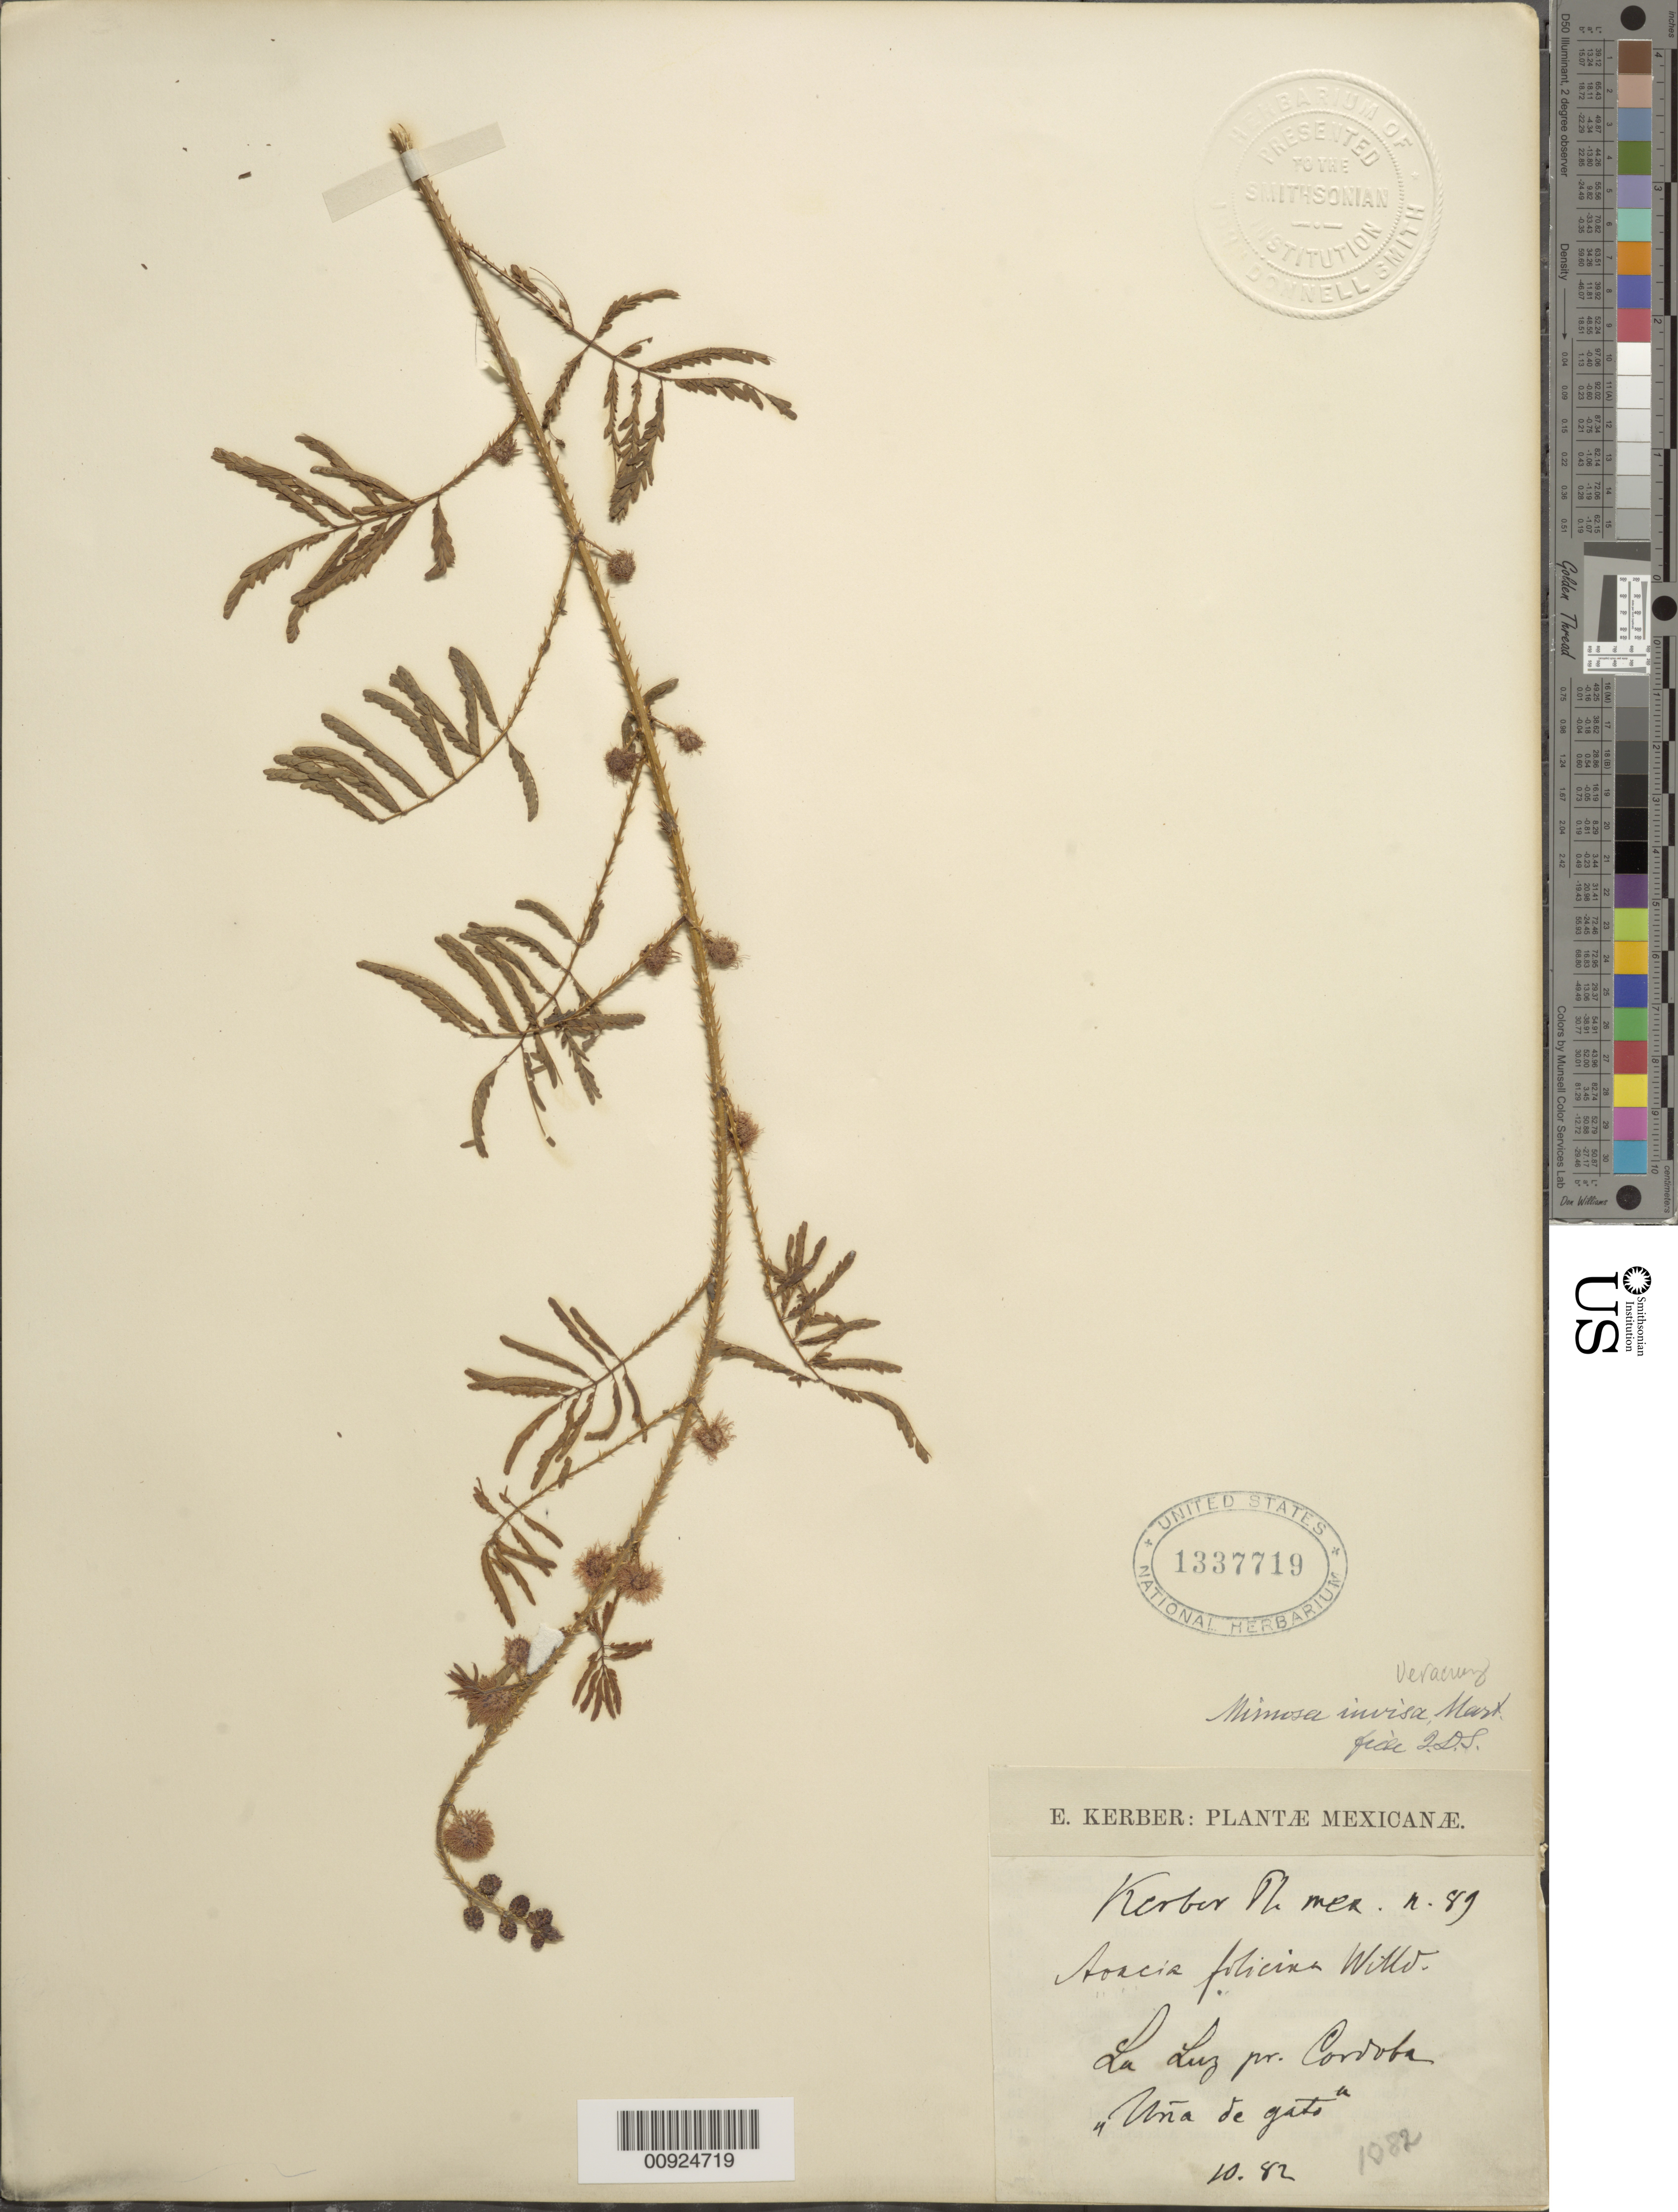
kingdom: Plantae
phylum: Tracheophyta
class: Magnoliopsida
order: Fabales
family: Fabaceae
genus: Mimosa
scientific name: Mimosa invisa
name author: Mart. ex Colla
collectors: E. Kerber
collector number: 89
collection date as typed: Oct 1882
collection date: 1882-10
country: Mexico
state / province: Veracruz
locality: La Luz pr. Córdoba.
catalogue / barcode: US 1337719